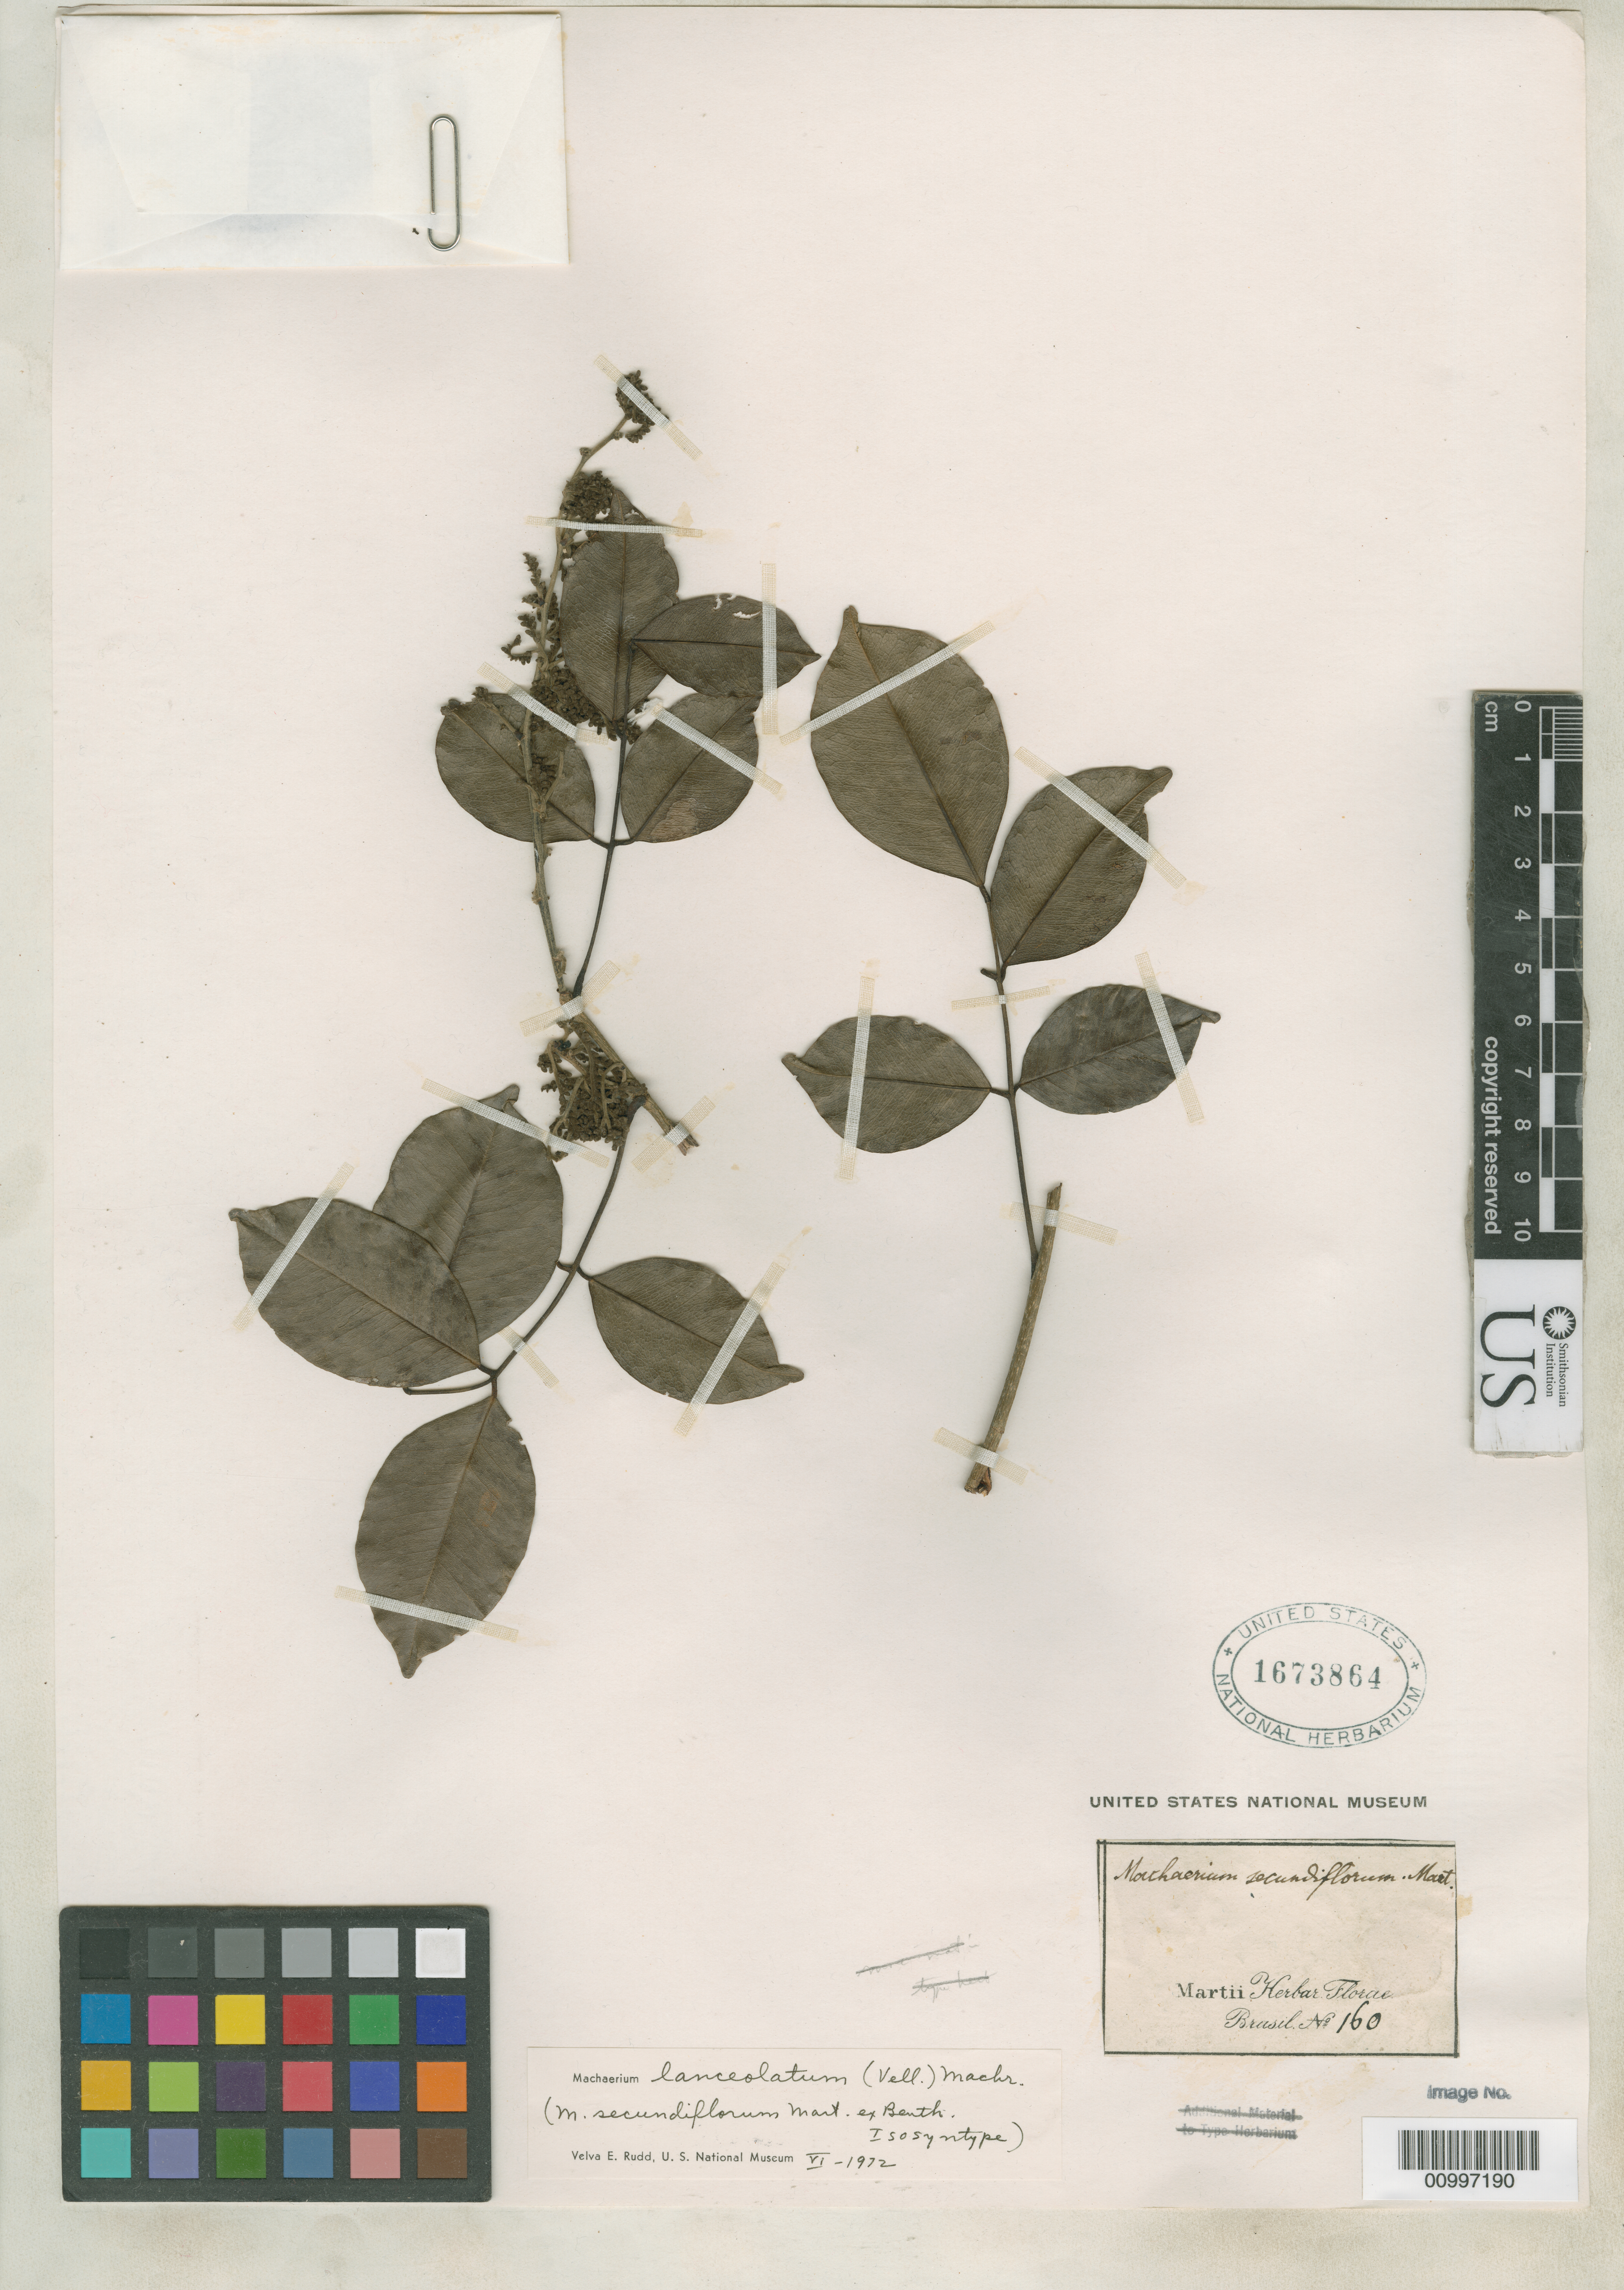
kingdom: Plantae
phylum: Tracheophyta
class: Magnoliopsida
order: Fabales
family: Fabaceae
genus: Machaerium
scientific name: Machaerium secundiflorum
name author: Mart.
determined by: Rudd, V. E.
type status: Isosyntype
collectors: ex herb. K.F.P von Martius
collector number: Fl. Bras. 160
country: Brazil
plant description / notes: Also published in Flora 20 (2, Beibl.): 118 (1837) and Ann. Wiener Mus. Naturgesch. 2: 100 (1839).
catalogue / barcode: US 1673864